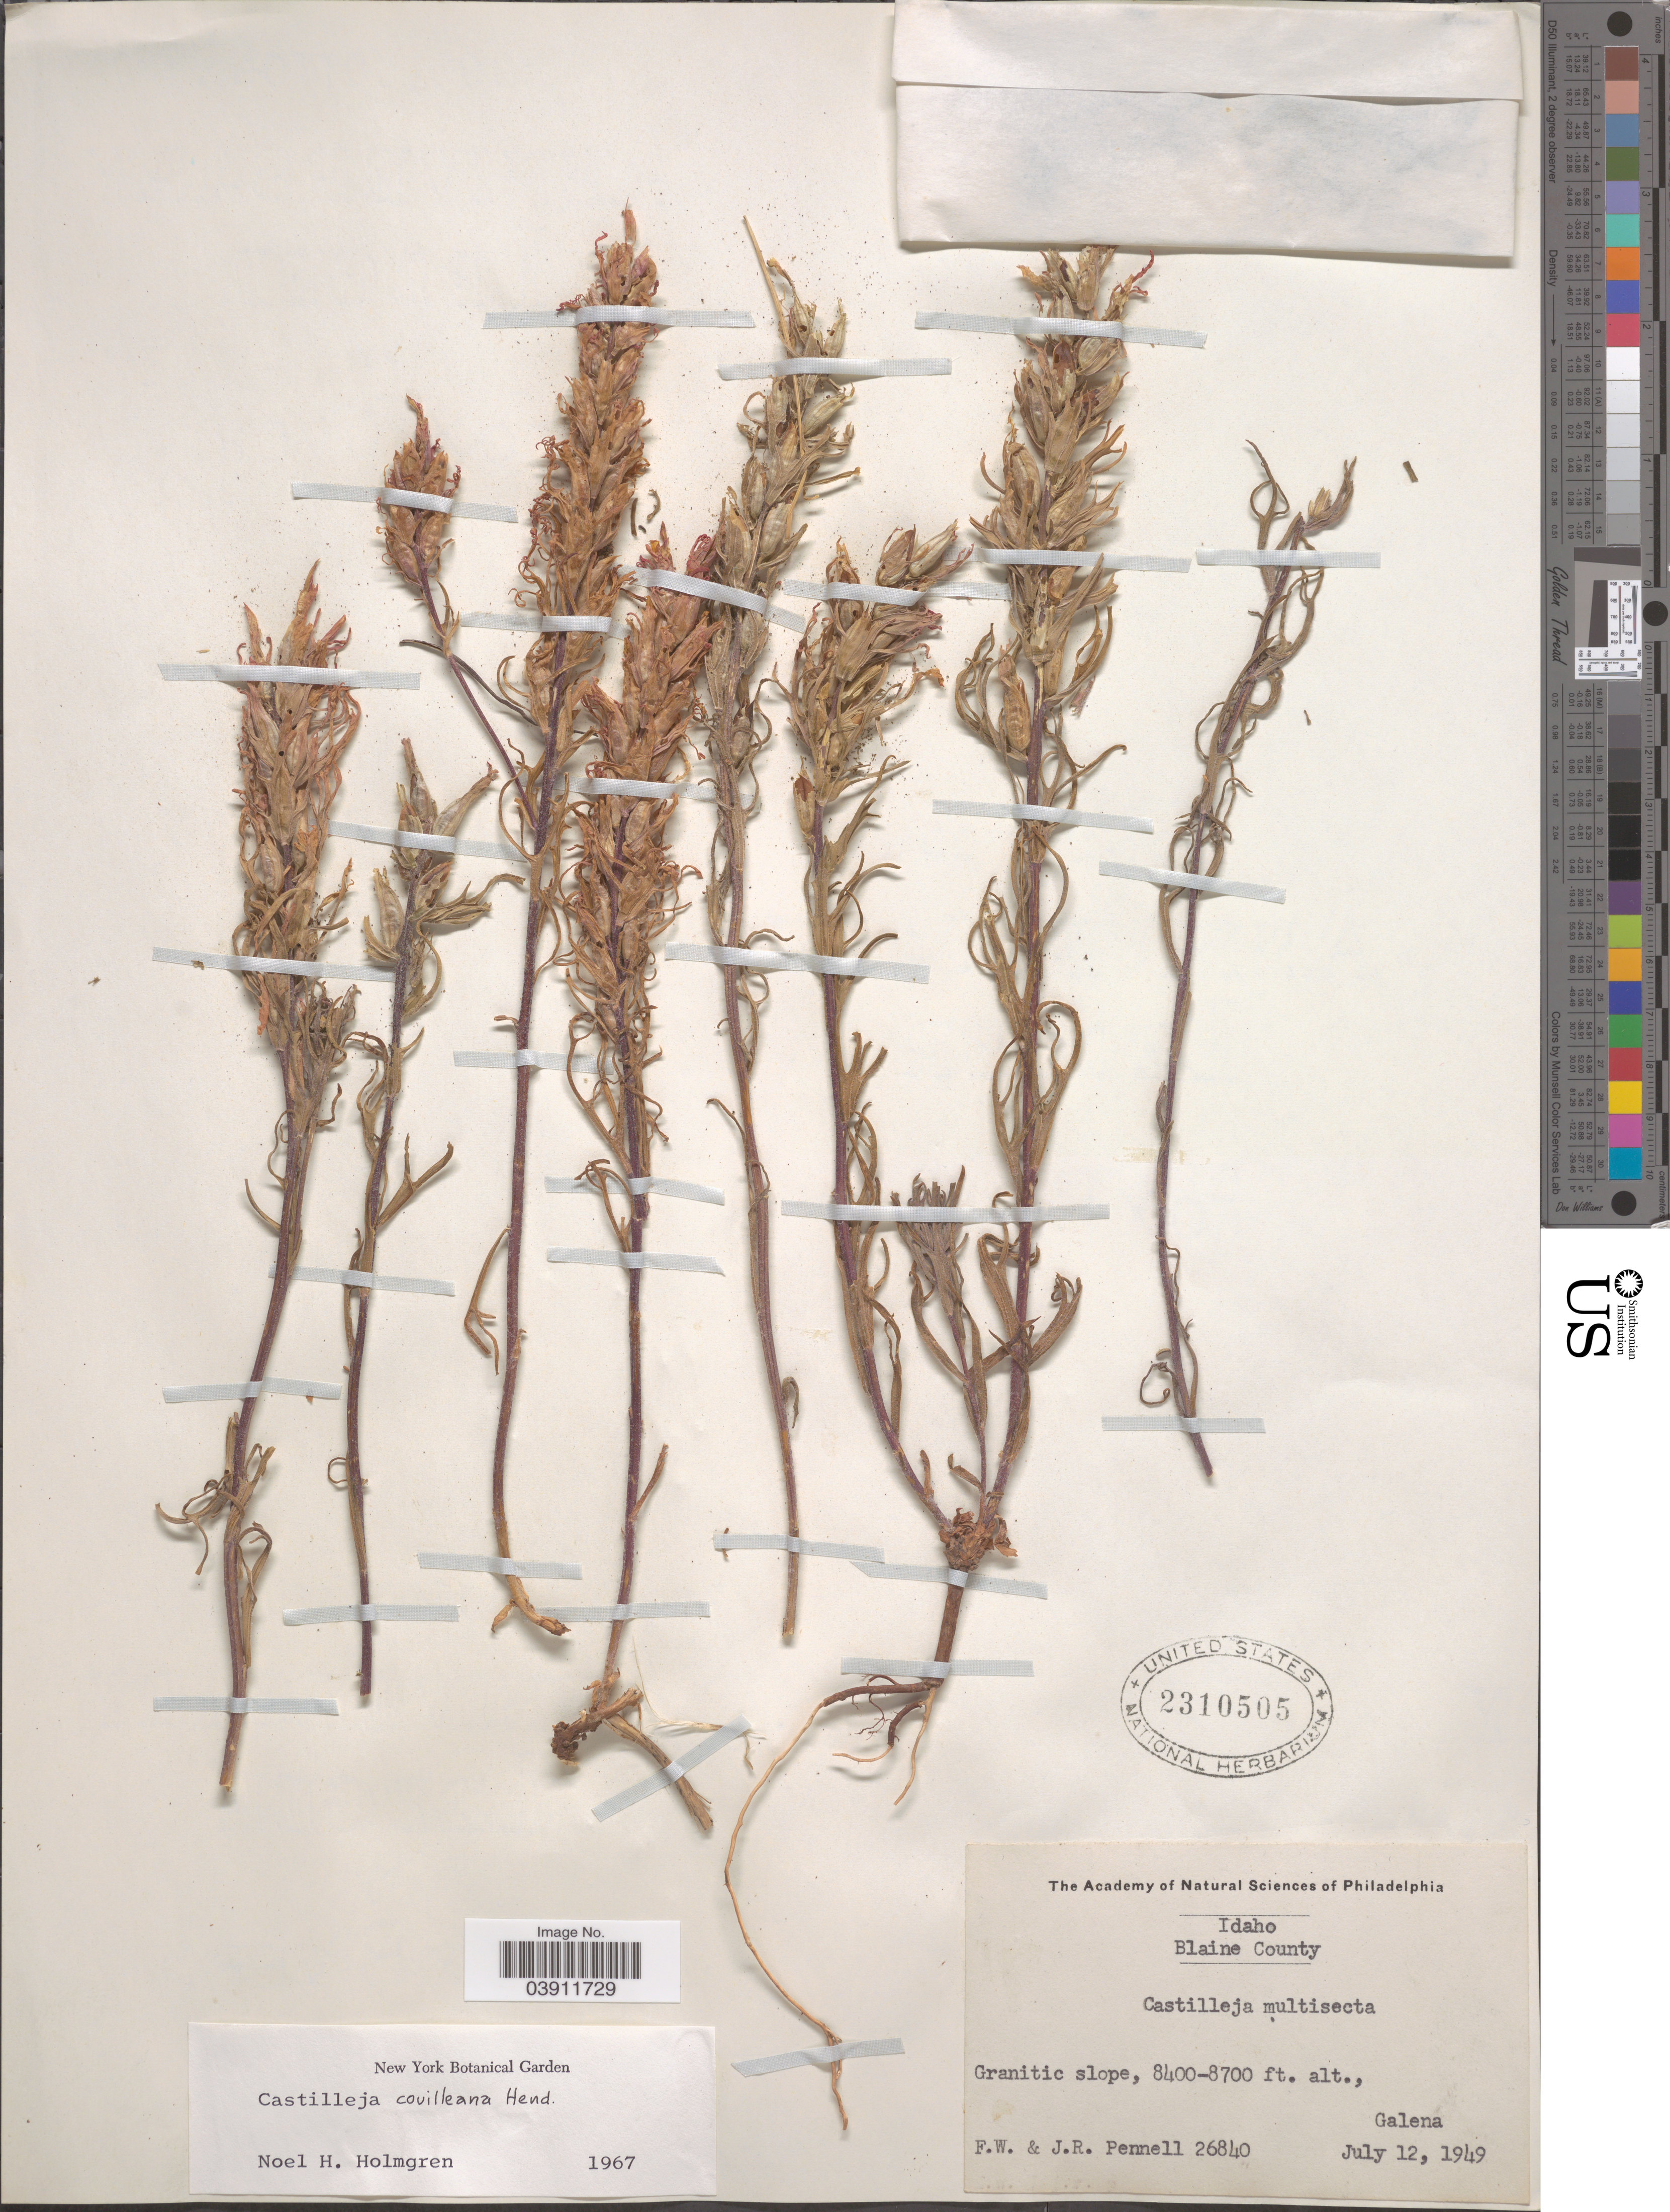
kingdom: Plantae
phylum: Tracheophyta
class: Magnoliopsida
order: Lamiales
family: Orobanchaceae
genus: Castilleja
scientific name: Castilleja covilleana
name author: L.F. Hend.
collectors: F. W. Pennell & J. Pennell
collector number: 26840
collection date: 1949-07-12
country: United States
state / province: Idaho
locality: Blaine County. Galena.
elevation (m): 2560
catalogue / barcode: US 2310505